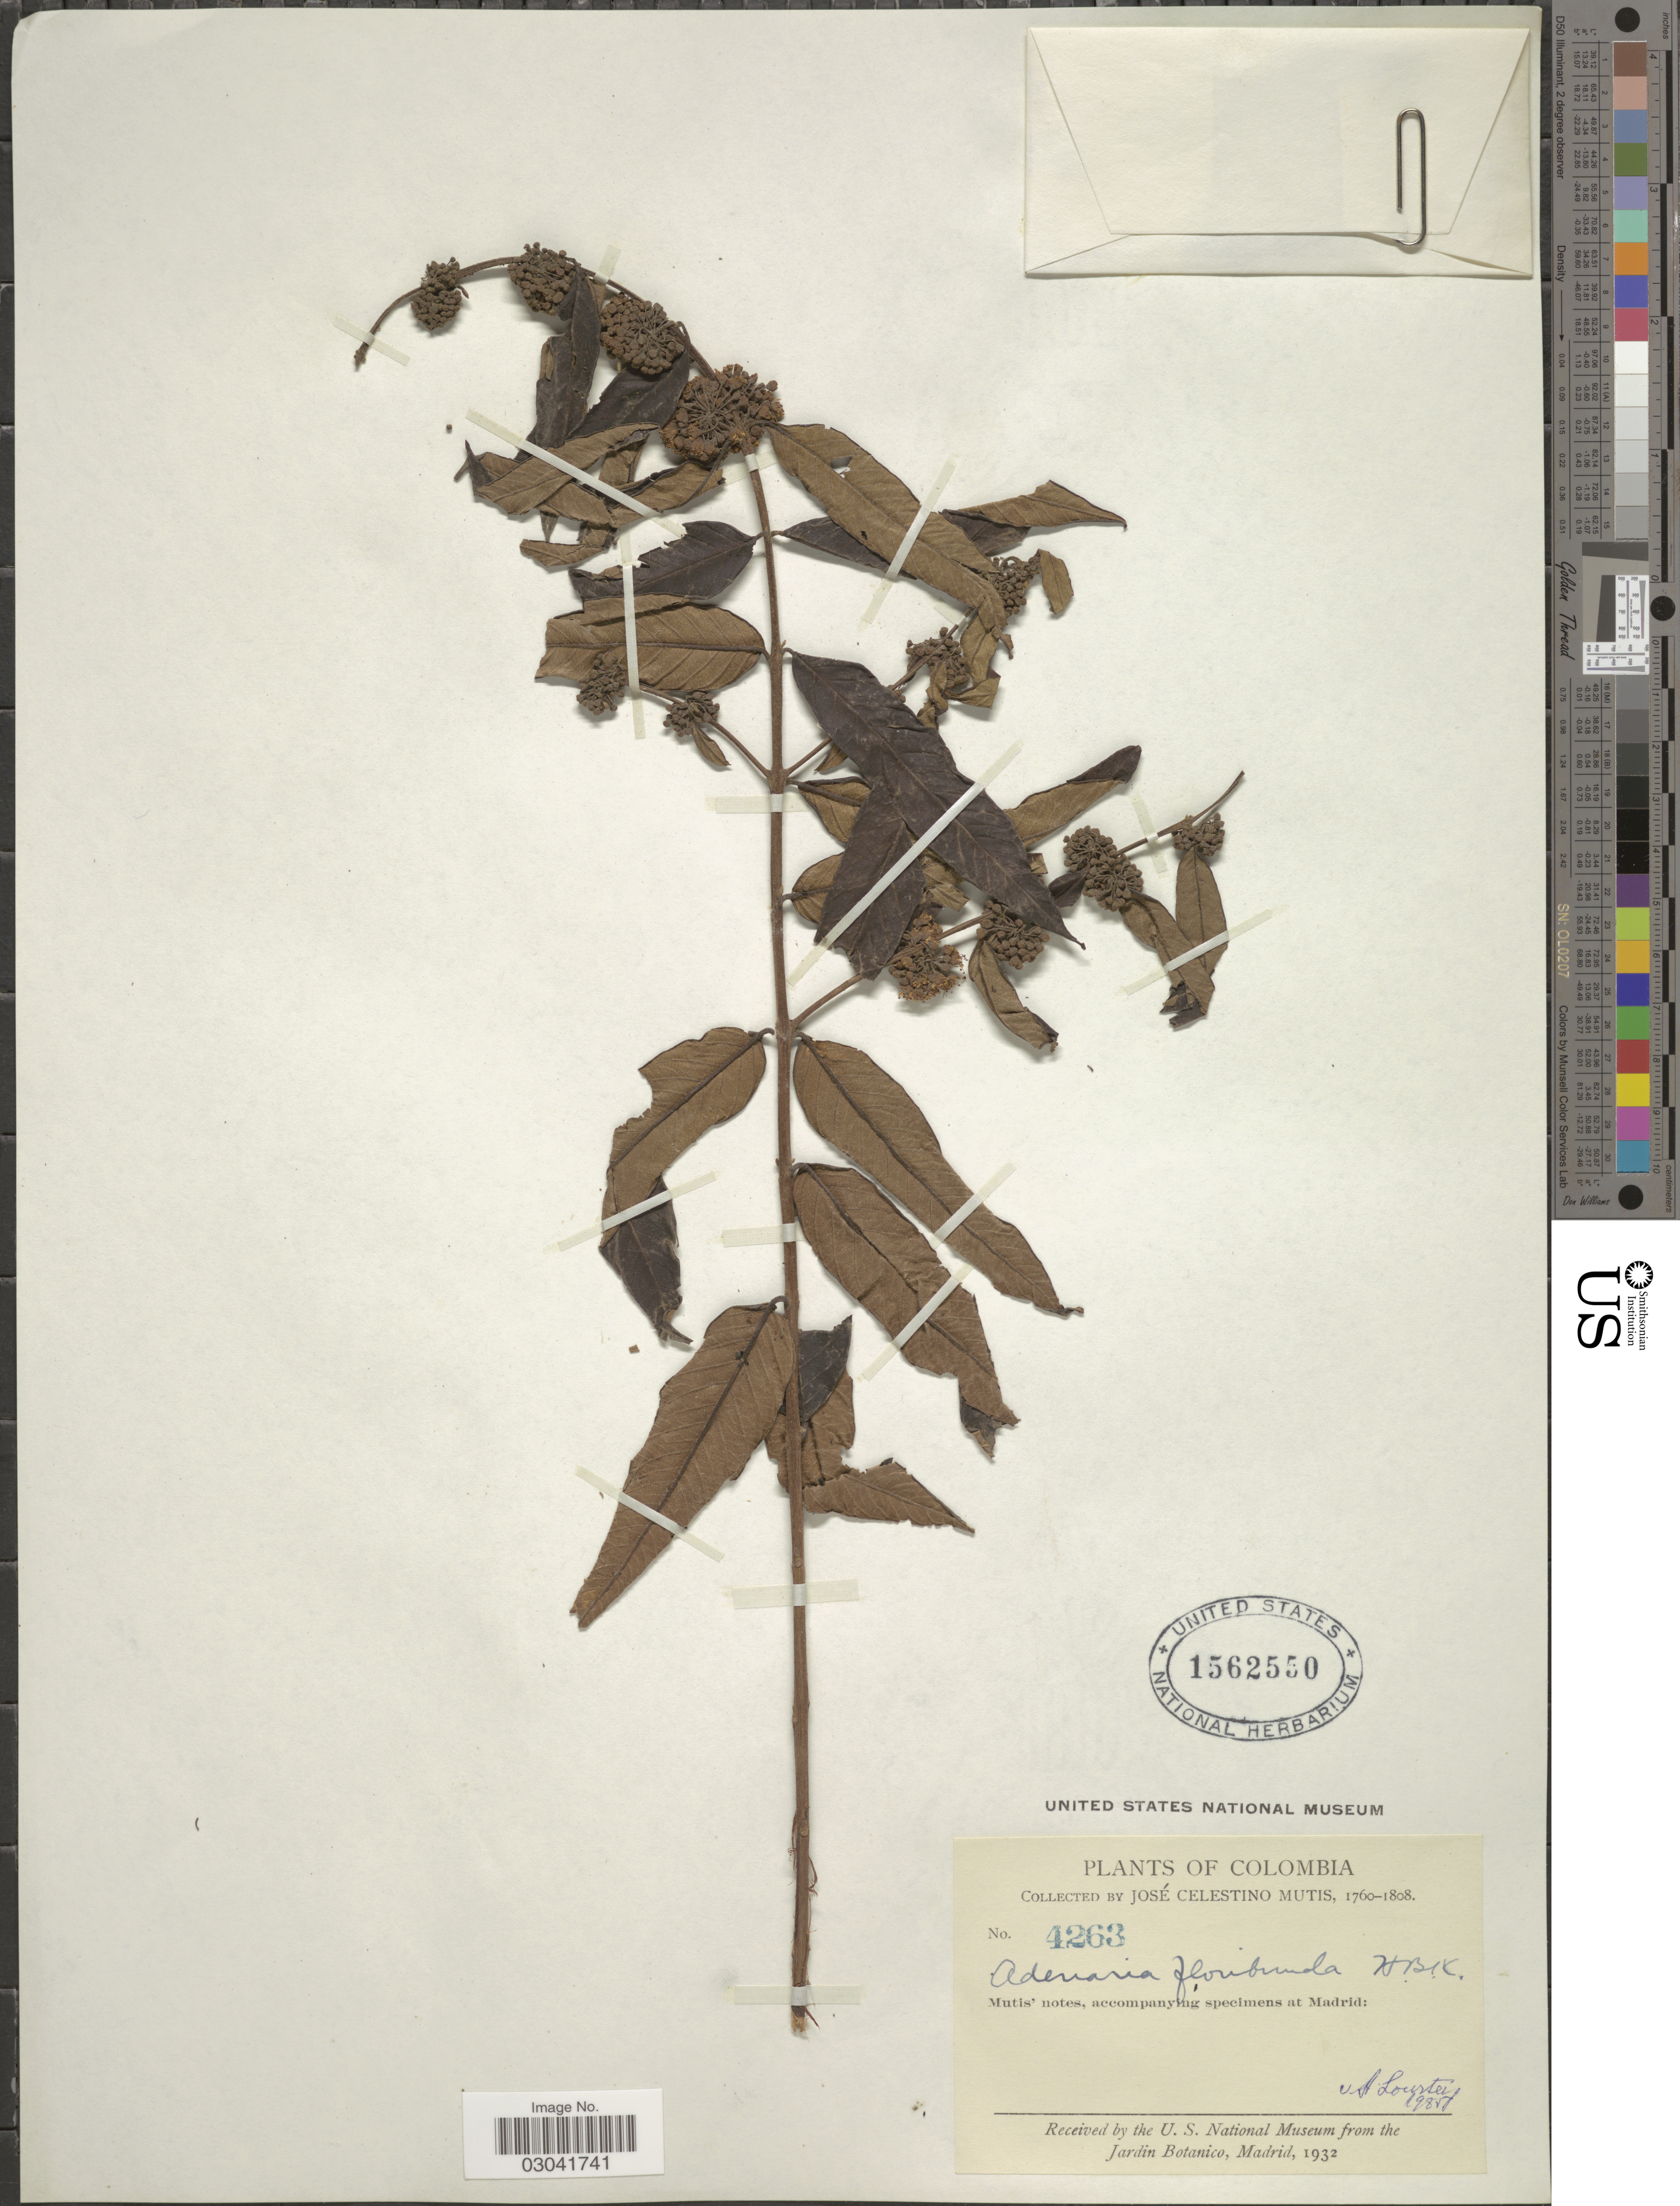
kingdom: Plantae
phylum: Tracheophyta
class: Magnoliopsida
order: Myrtales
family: Lythraceae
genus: Adenaria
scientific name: Adenaria floribunda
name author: Kunth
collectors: J. C. B. Mutis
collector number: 4263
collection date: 1760/1808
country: Colombia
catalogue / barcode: US 1562550